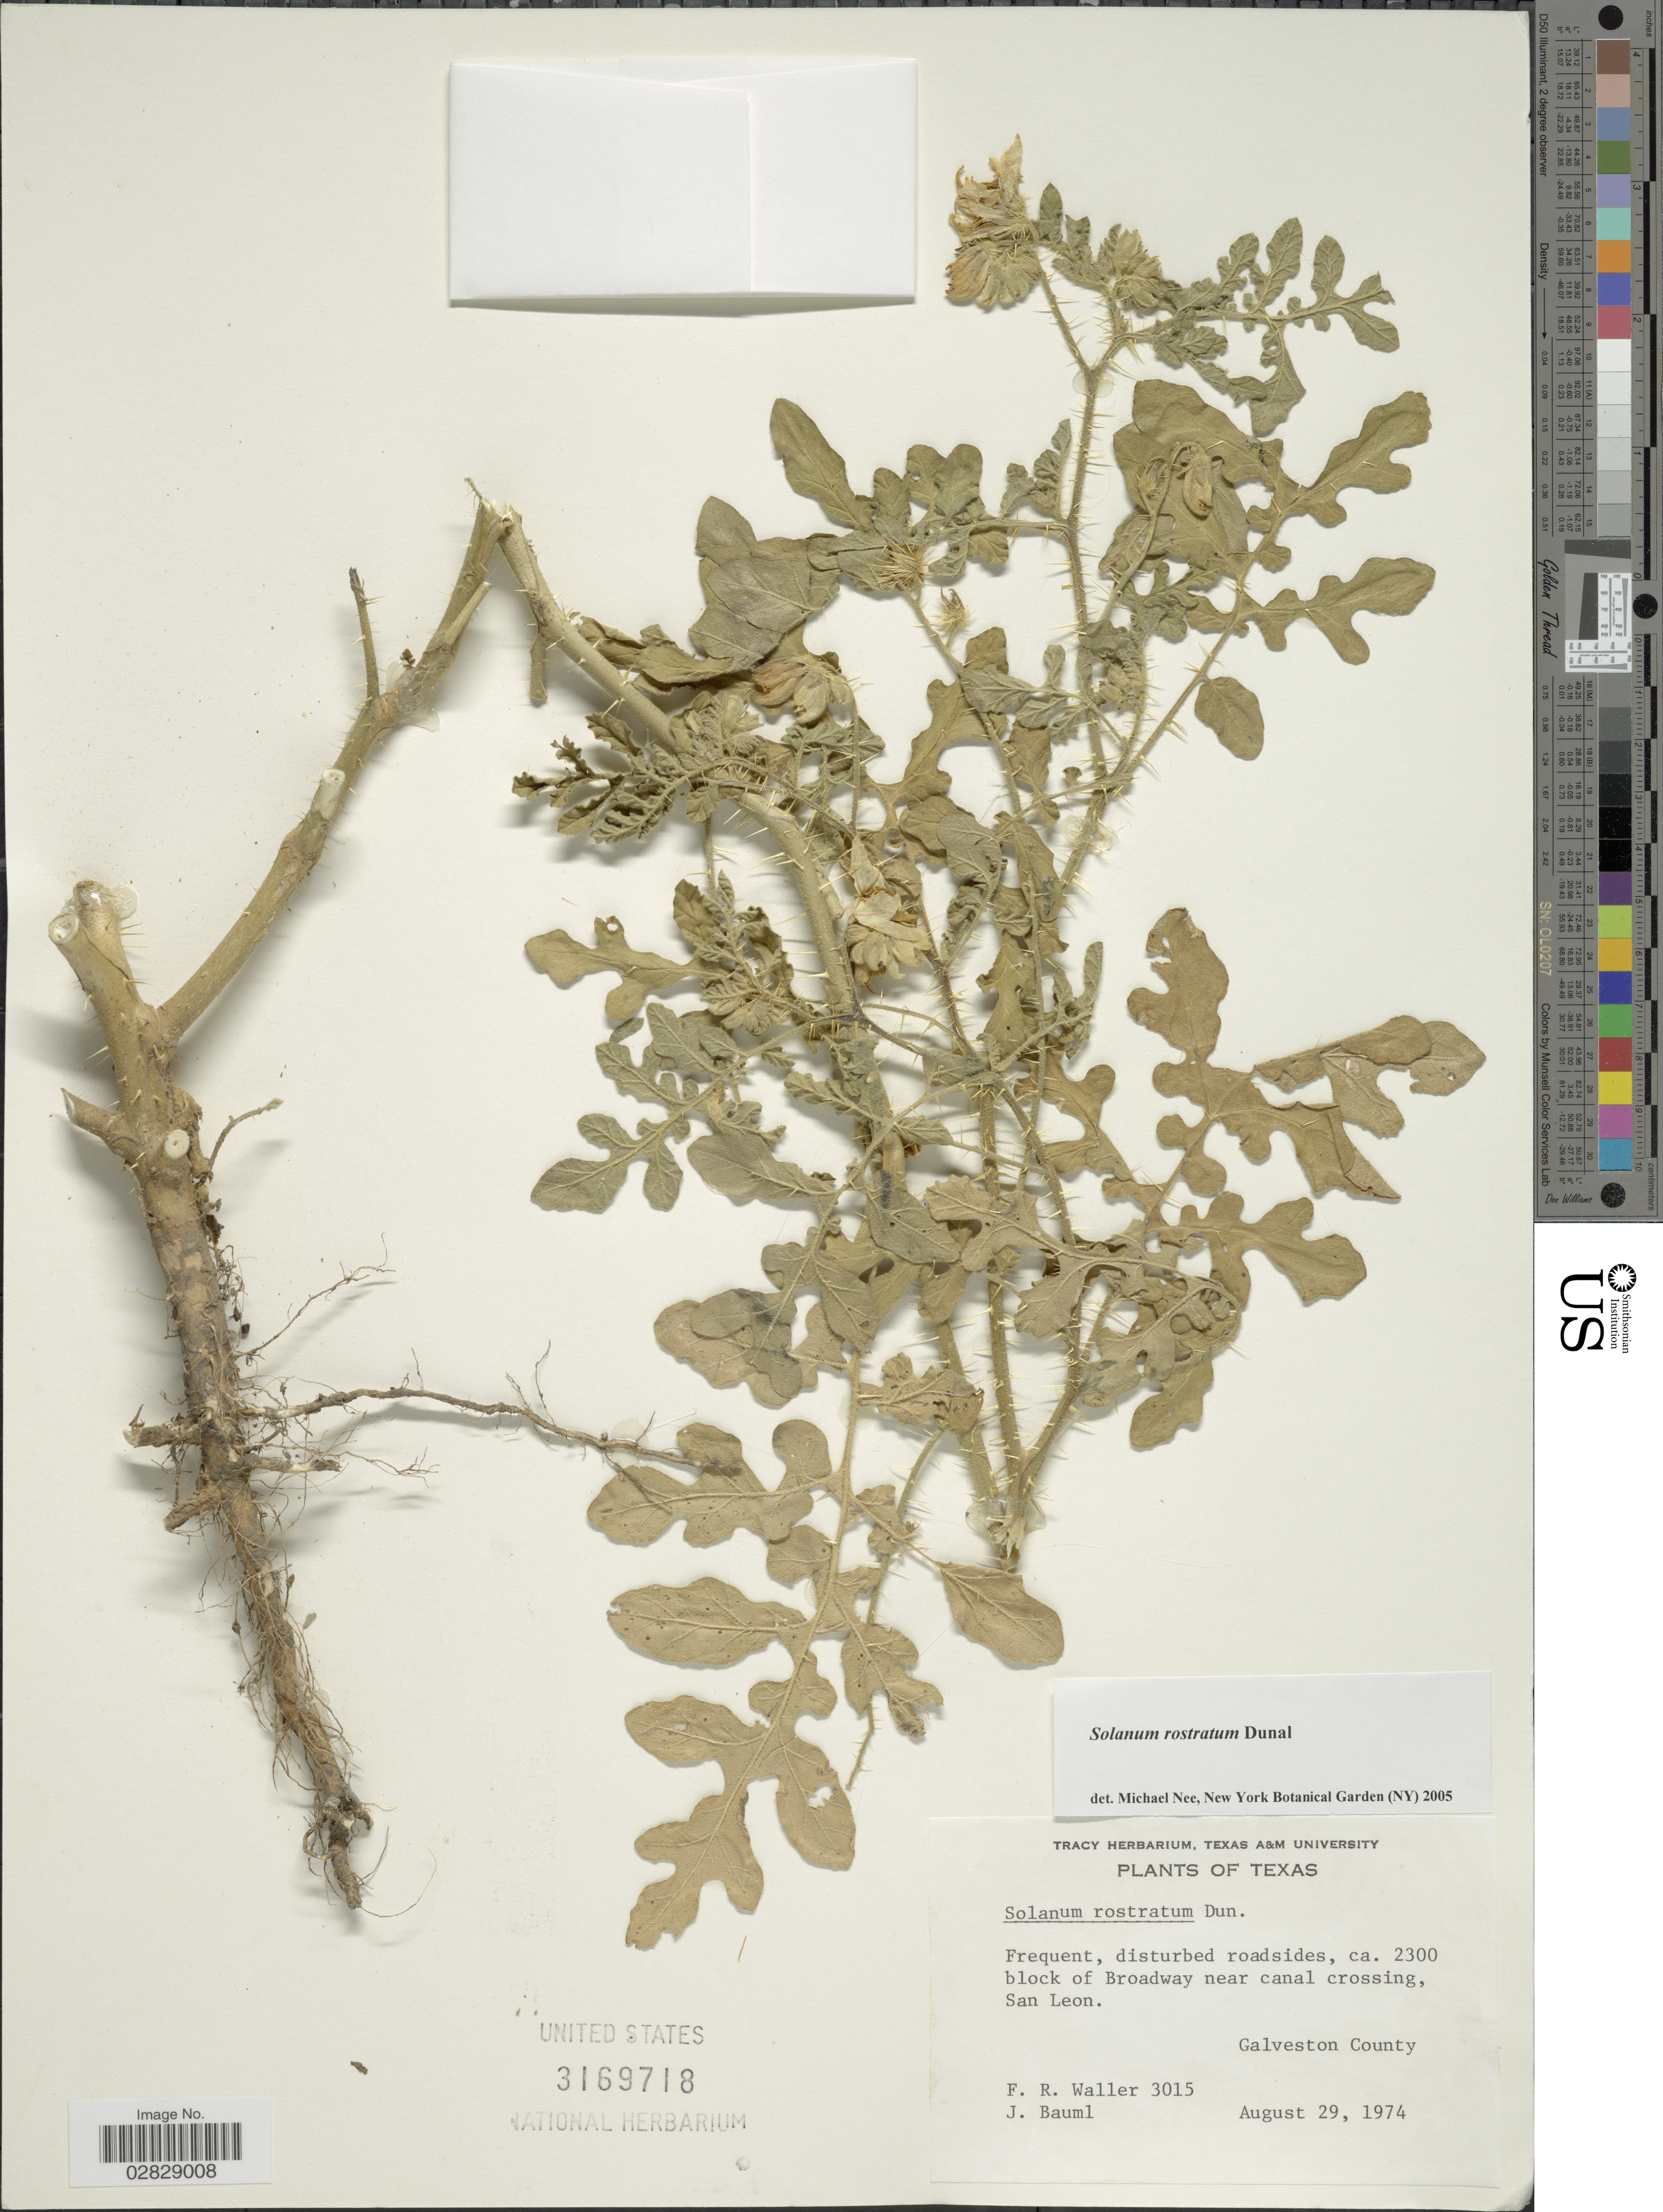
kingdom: Plantae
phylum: Tracheophyta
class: Magnoliopsida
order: Solanales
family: Solanaceae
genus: Solanum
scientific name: Solanum rostratum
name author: Dunal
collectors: F. R. Waller & J. Bauml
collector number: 3015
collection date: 1974-08-29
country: United States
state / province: Texas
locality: Frequent, disturbed roadsides, block of Broadway near canal crossing, San Leon. Galveston County.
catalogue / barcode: US 3169718